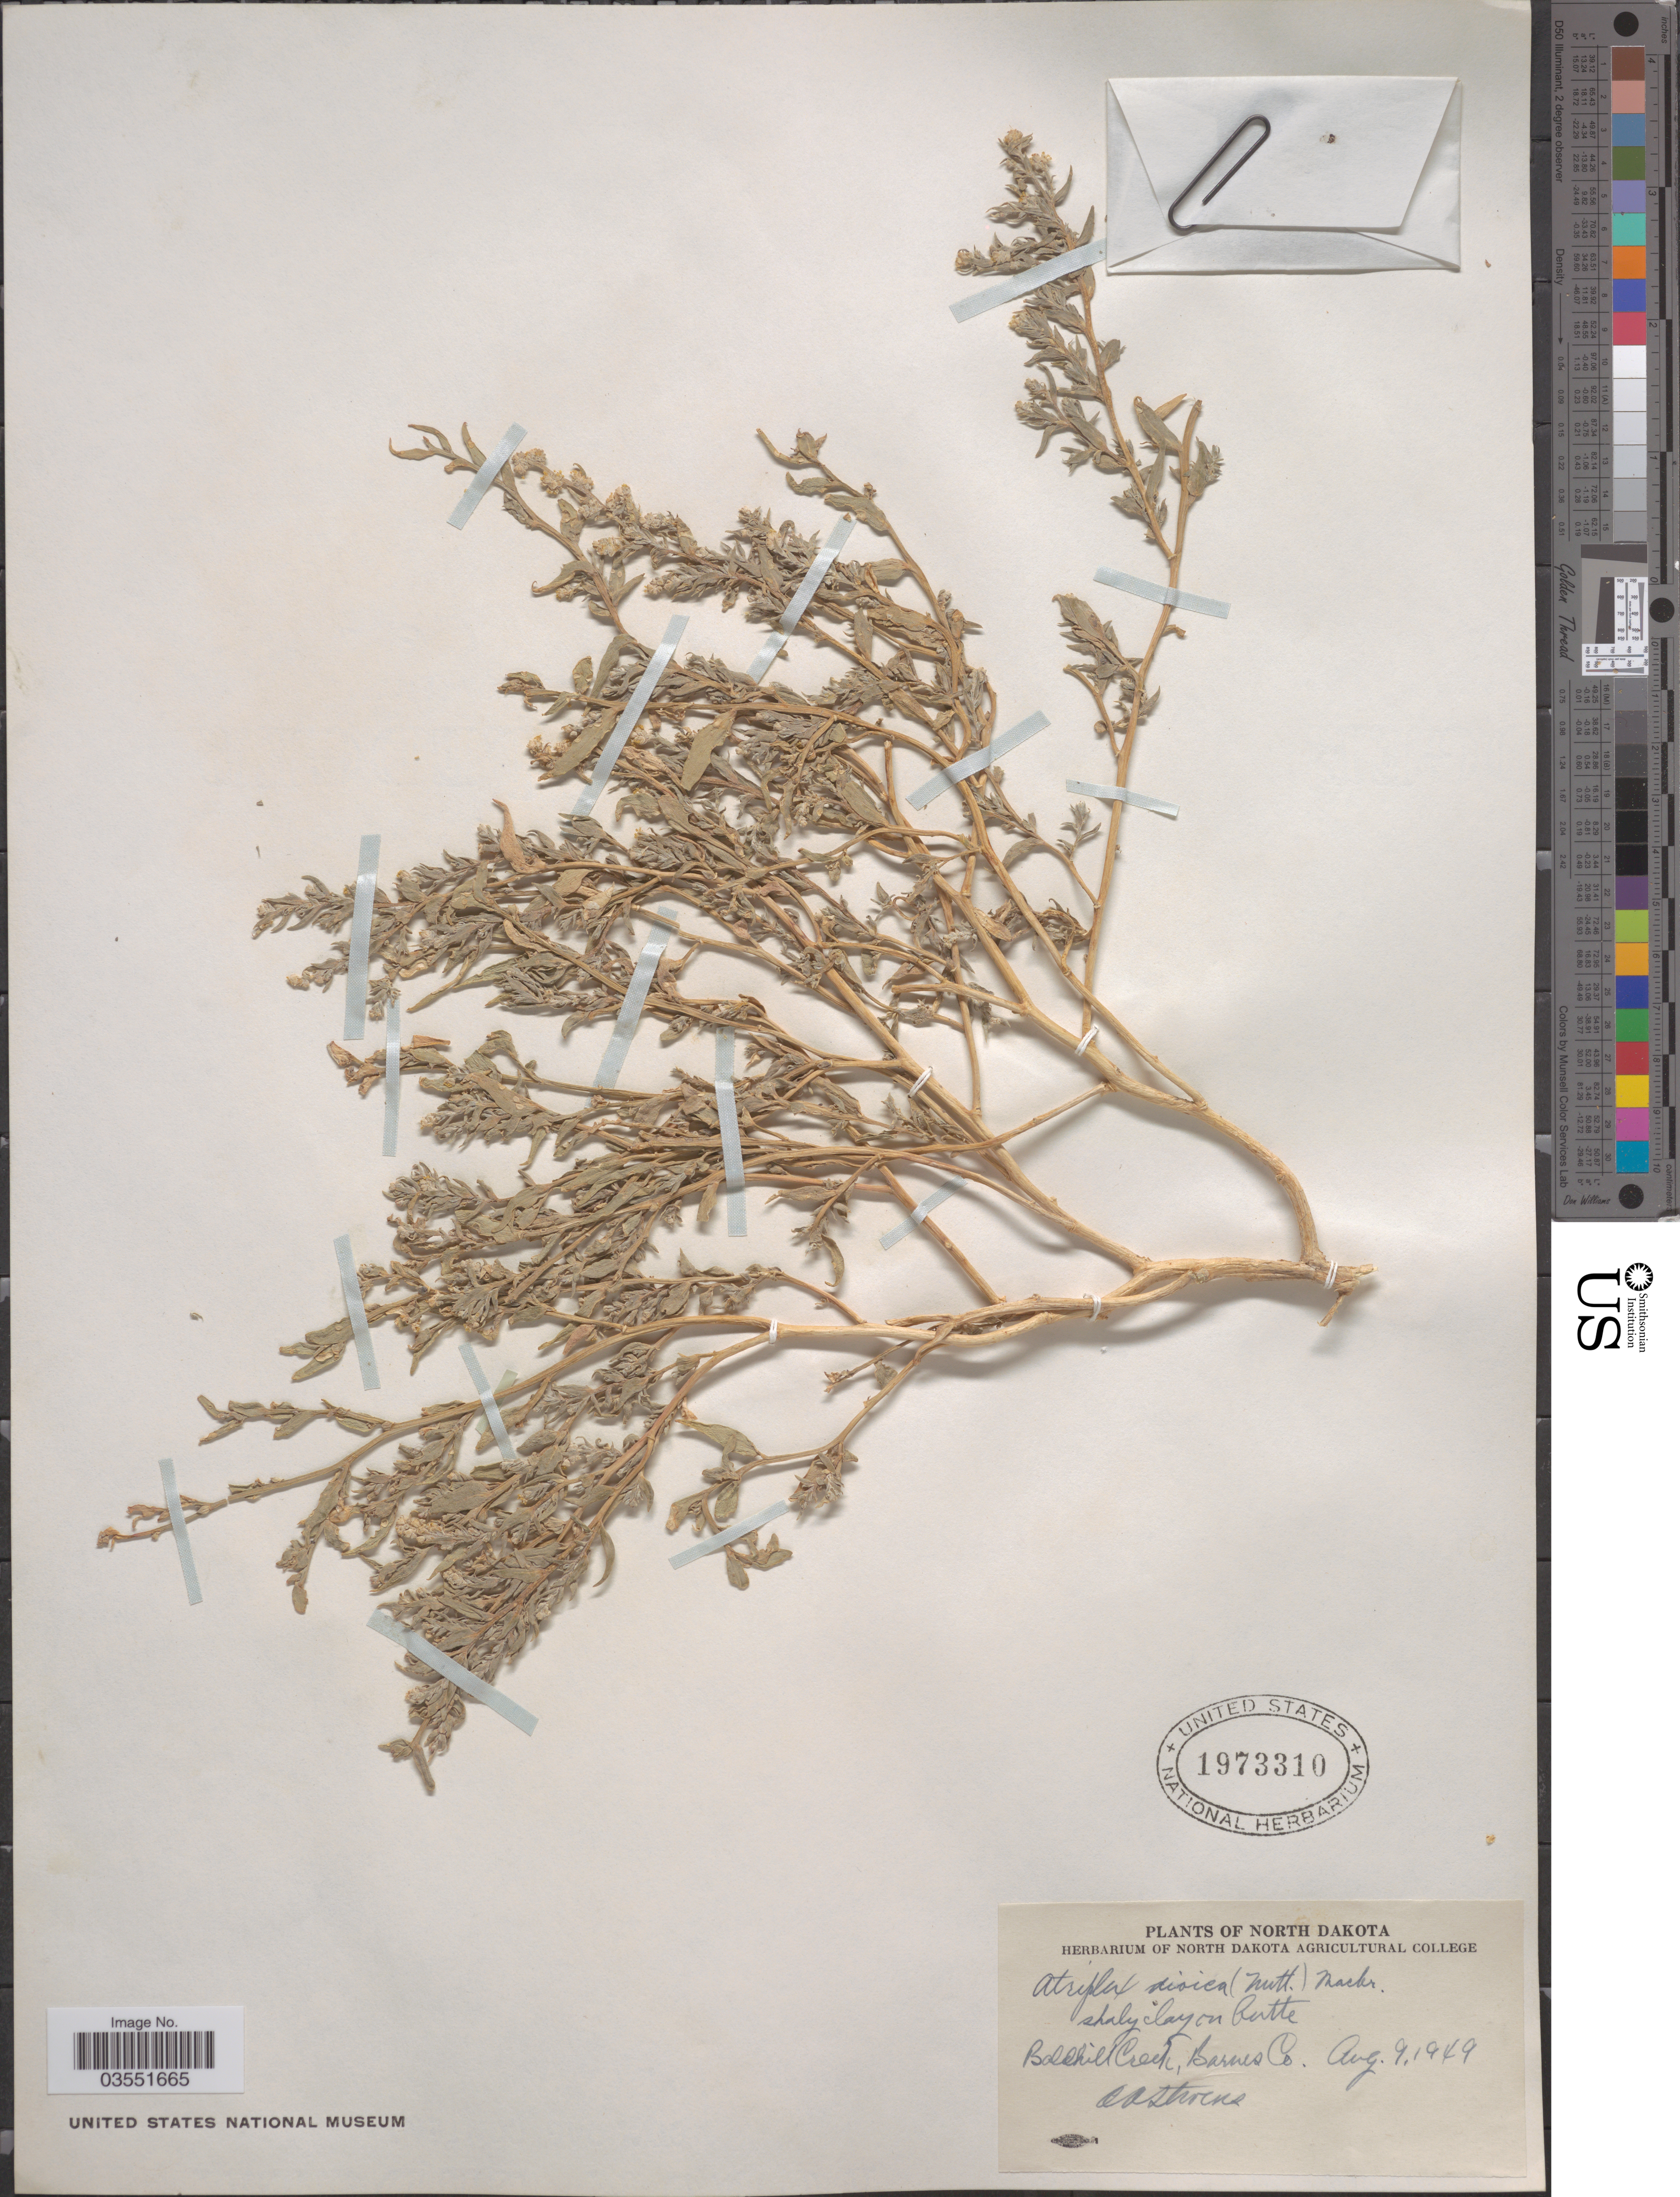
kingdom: Plantae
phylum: Tracheophyta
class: Magnoliopsida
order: Caryophyllales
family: Amaranthaceae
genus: Stutzia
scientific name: Stutzia dioica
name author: (Nutt.) E.H. Zacharias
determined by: Strong, Mark T., (BOT), Smithsonian Institution - National Museum of Natural History (UNITED STATES)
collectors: O. A. Stevens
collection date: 1949-08-09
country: United States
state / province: North Dakota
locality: Baldhill Creek, Barnes Co.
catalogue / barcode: US 1973310